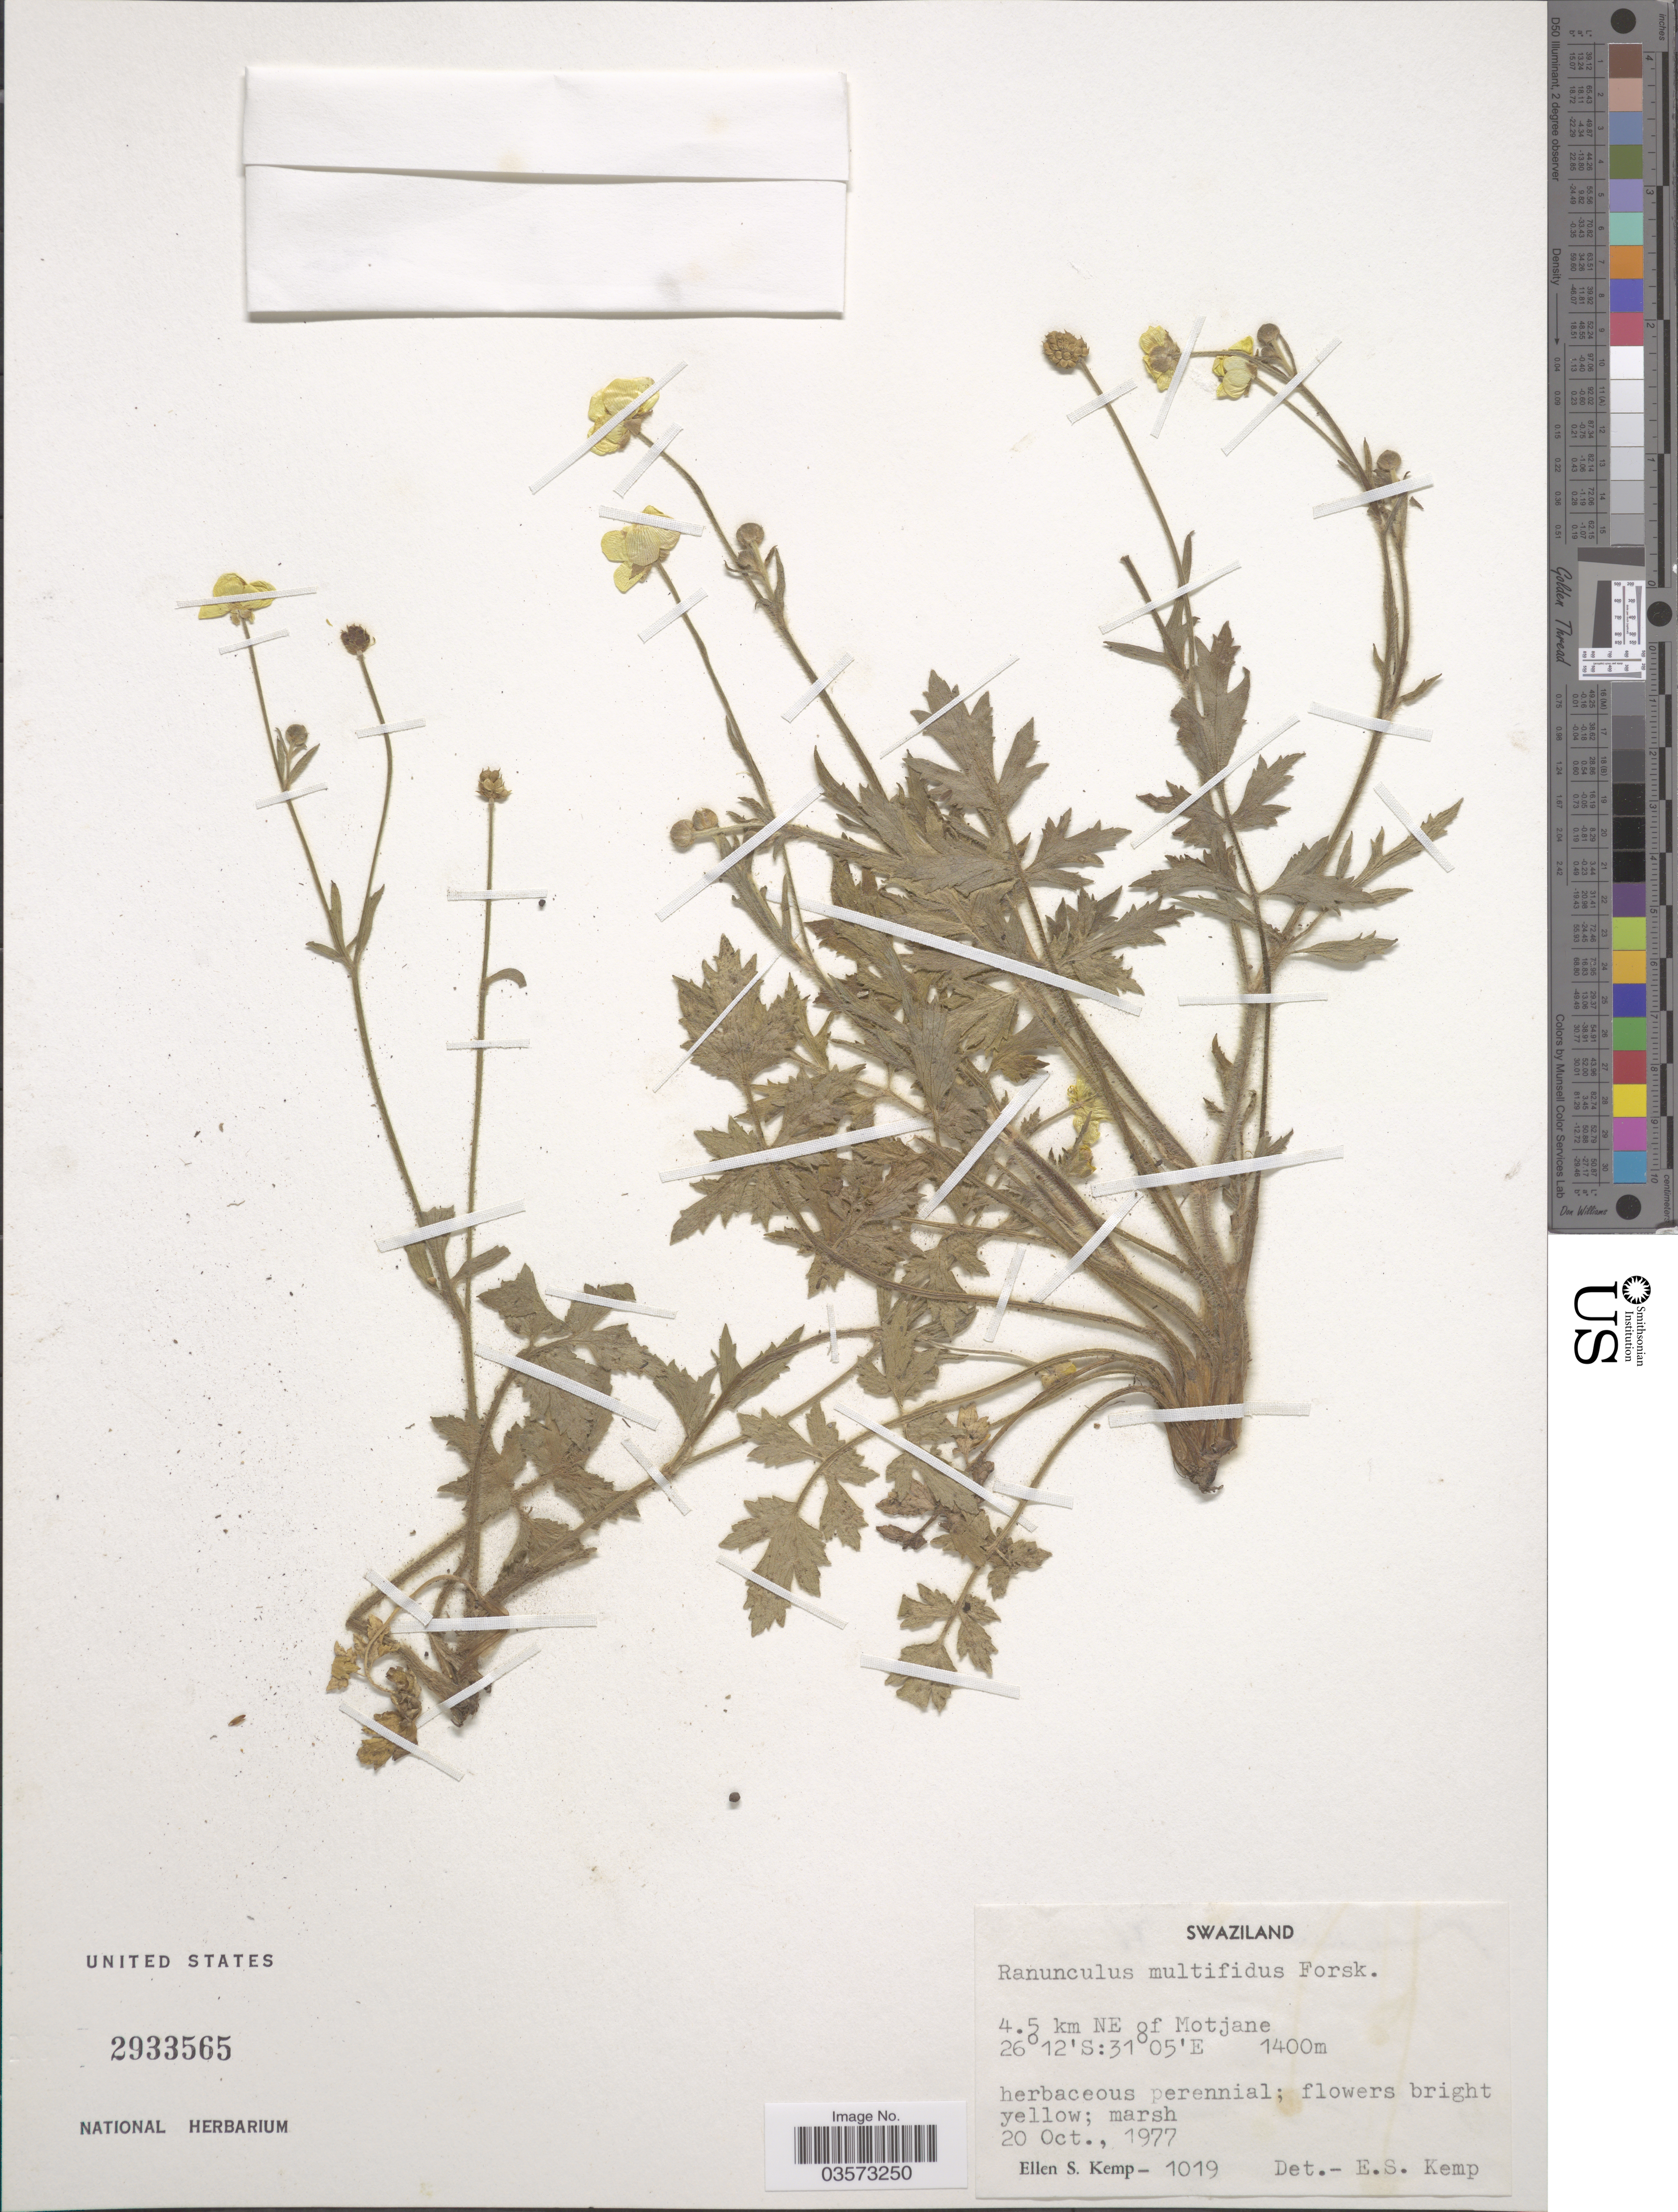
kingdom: Plantae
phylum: Tracheophyta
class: Magnoliopsida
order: Ranunculales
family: Ranunculaceae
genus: Ranunculus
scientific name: Ranunculus multifidus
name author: Forssk.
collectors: E. S. Kemp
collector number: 1019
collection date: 1977-10-20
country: Eswatini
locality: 4.5 km NE of Motjane.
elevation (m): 1400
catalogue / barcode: US 2933565